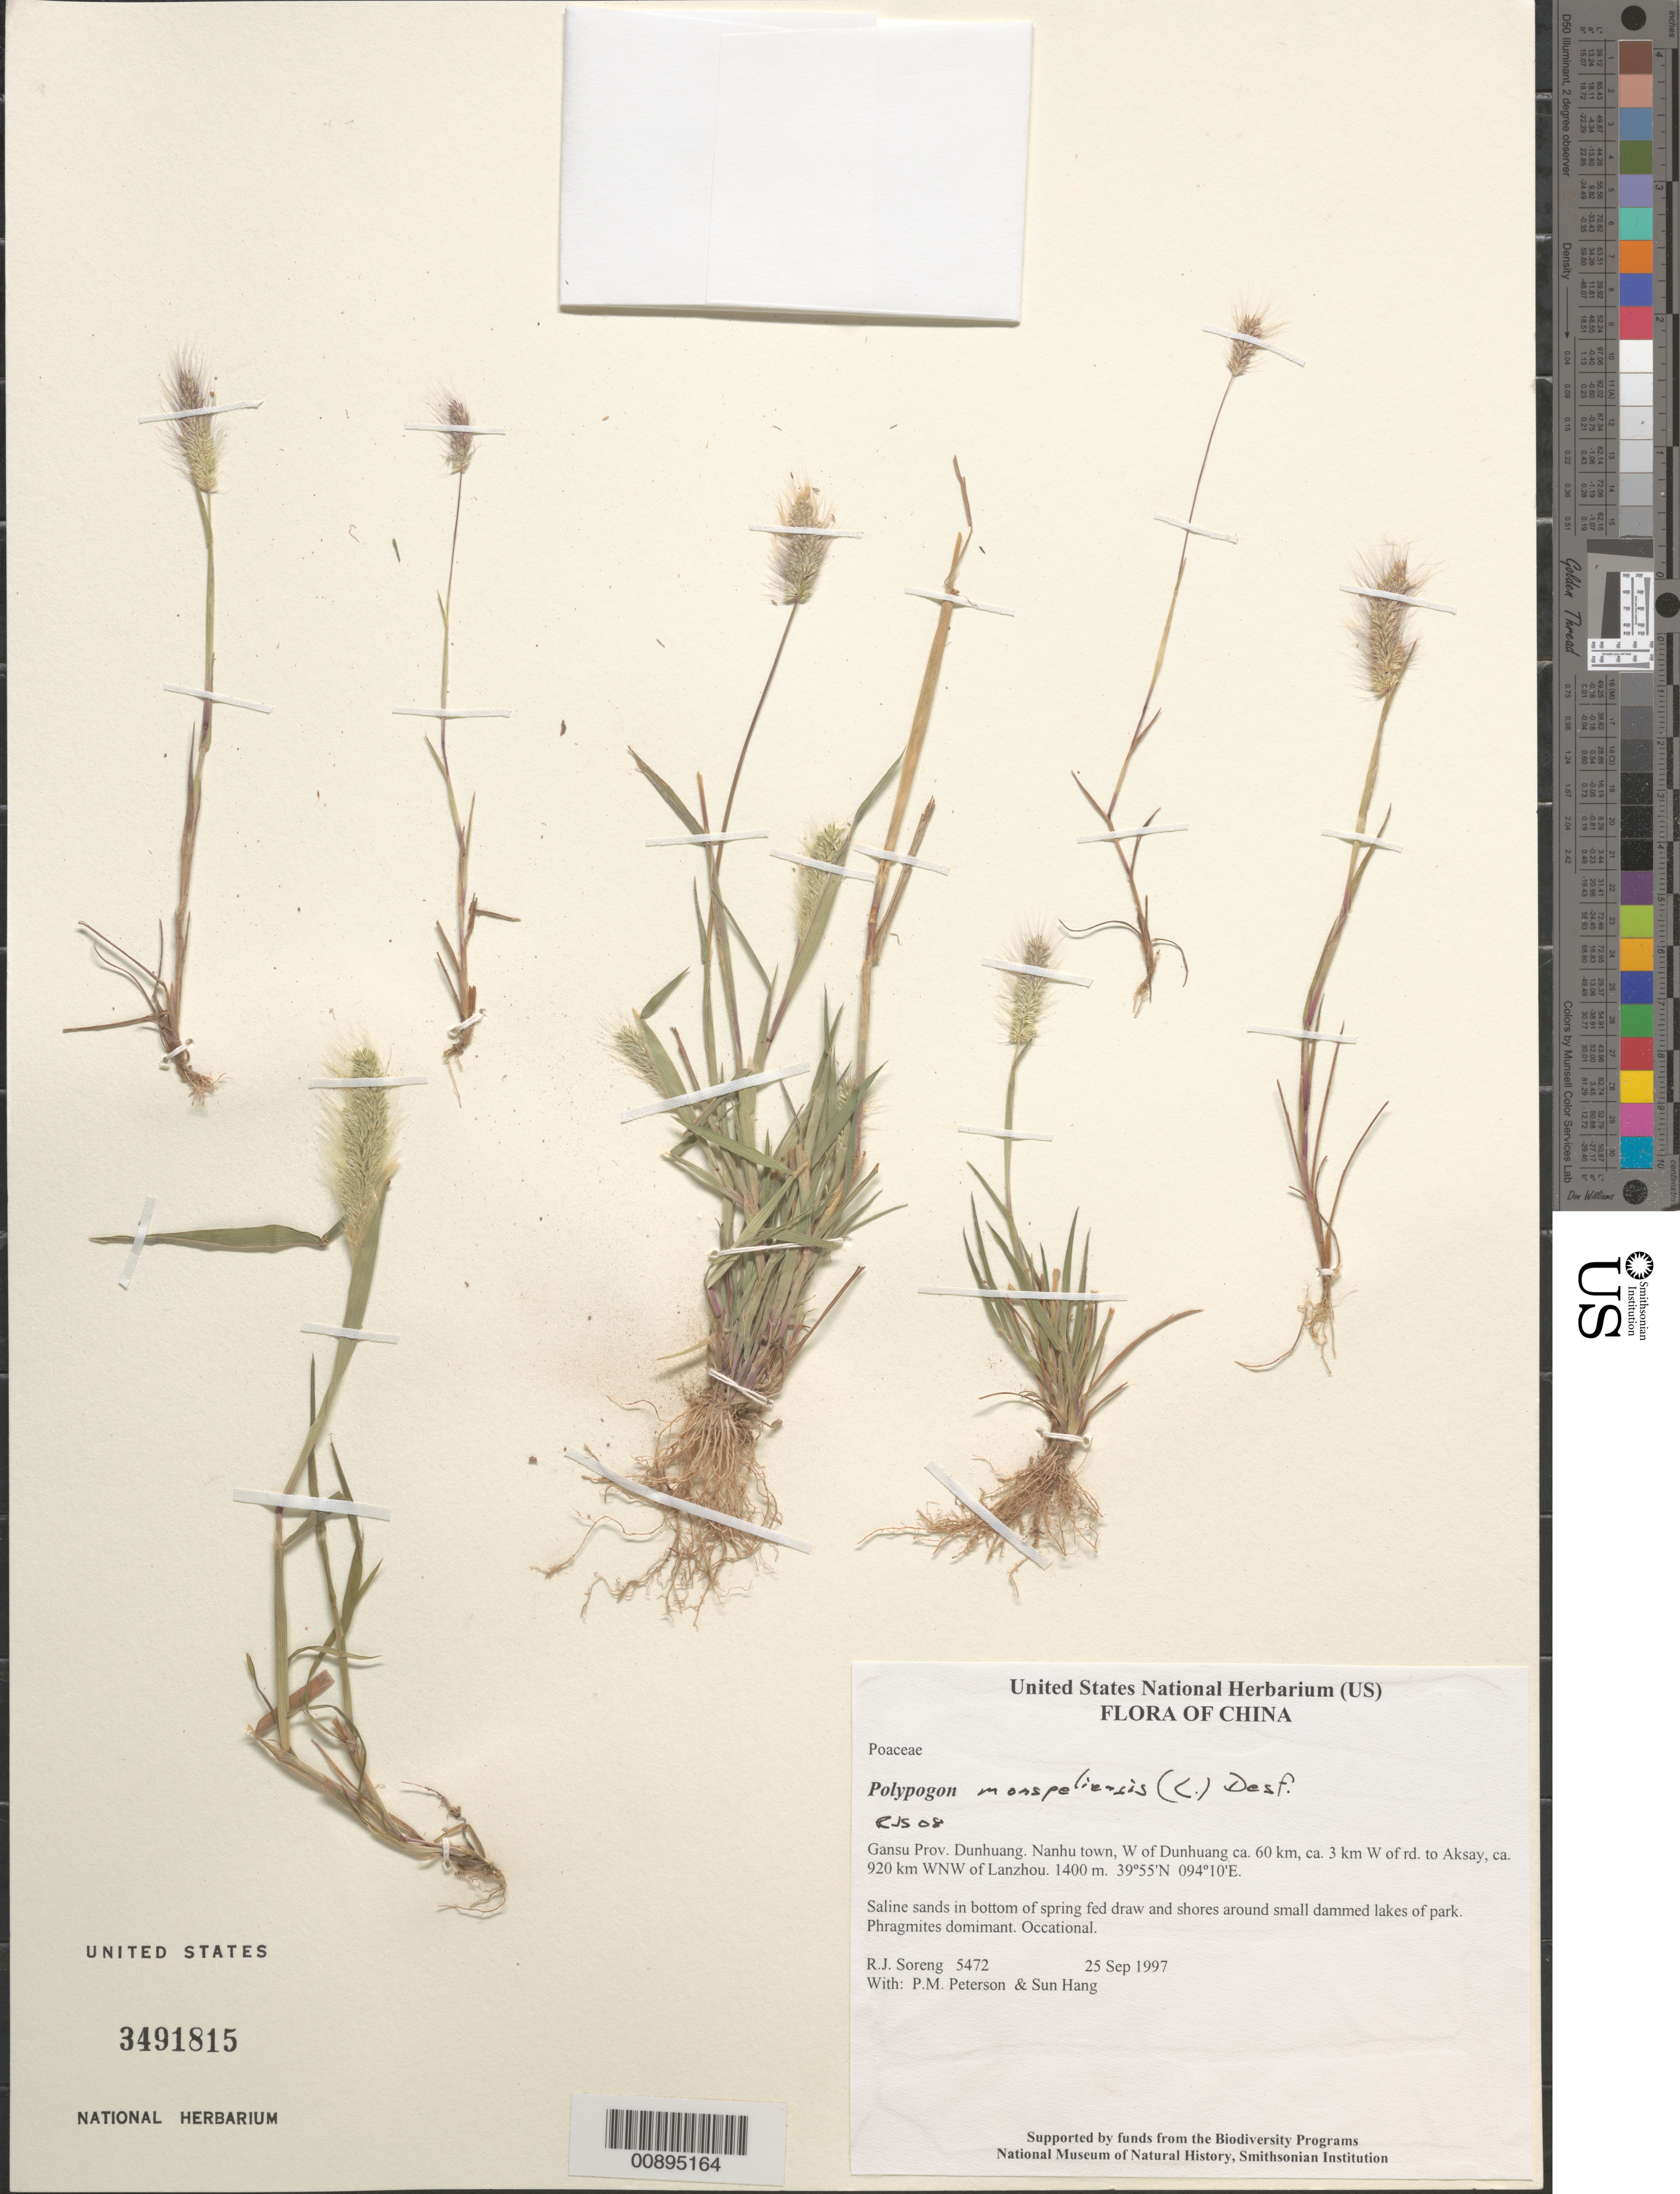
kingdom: Plantae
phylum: Tracheophyta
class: Liliopsida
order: Poales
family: Poaceae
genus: Polypogon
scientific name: Polypogon monspeliensis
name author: (L.) Desf.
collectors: R. J. Soreng, P. M. Peterson & Sun Hang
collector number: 5472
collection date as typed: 25 Sep 1997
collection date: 1997-09-25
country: China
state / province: Gansu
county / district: Dunhuang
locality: Nanhu town, W of Dunhuang ca. 60 km, ca. 3 km W of rd. to Aksay, ca. 920 km WNW of Lanzhou.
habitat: Saline sands in bottom of spring fed draw and shores around small dammed lakes of park. Phragmites domimant.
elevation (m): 1400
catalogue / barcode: US 3491815